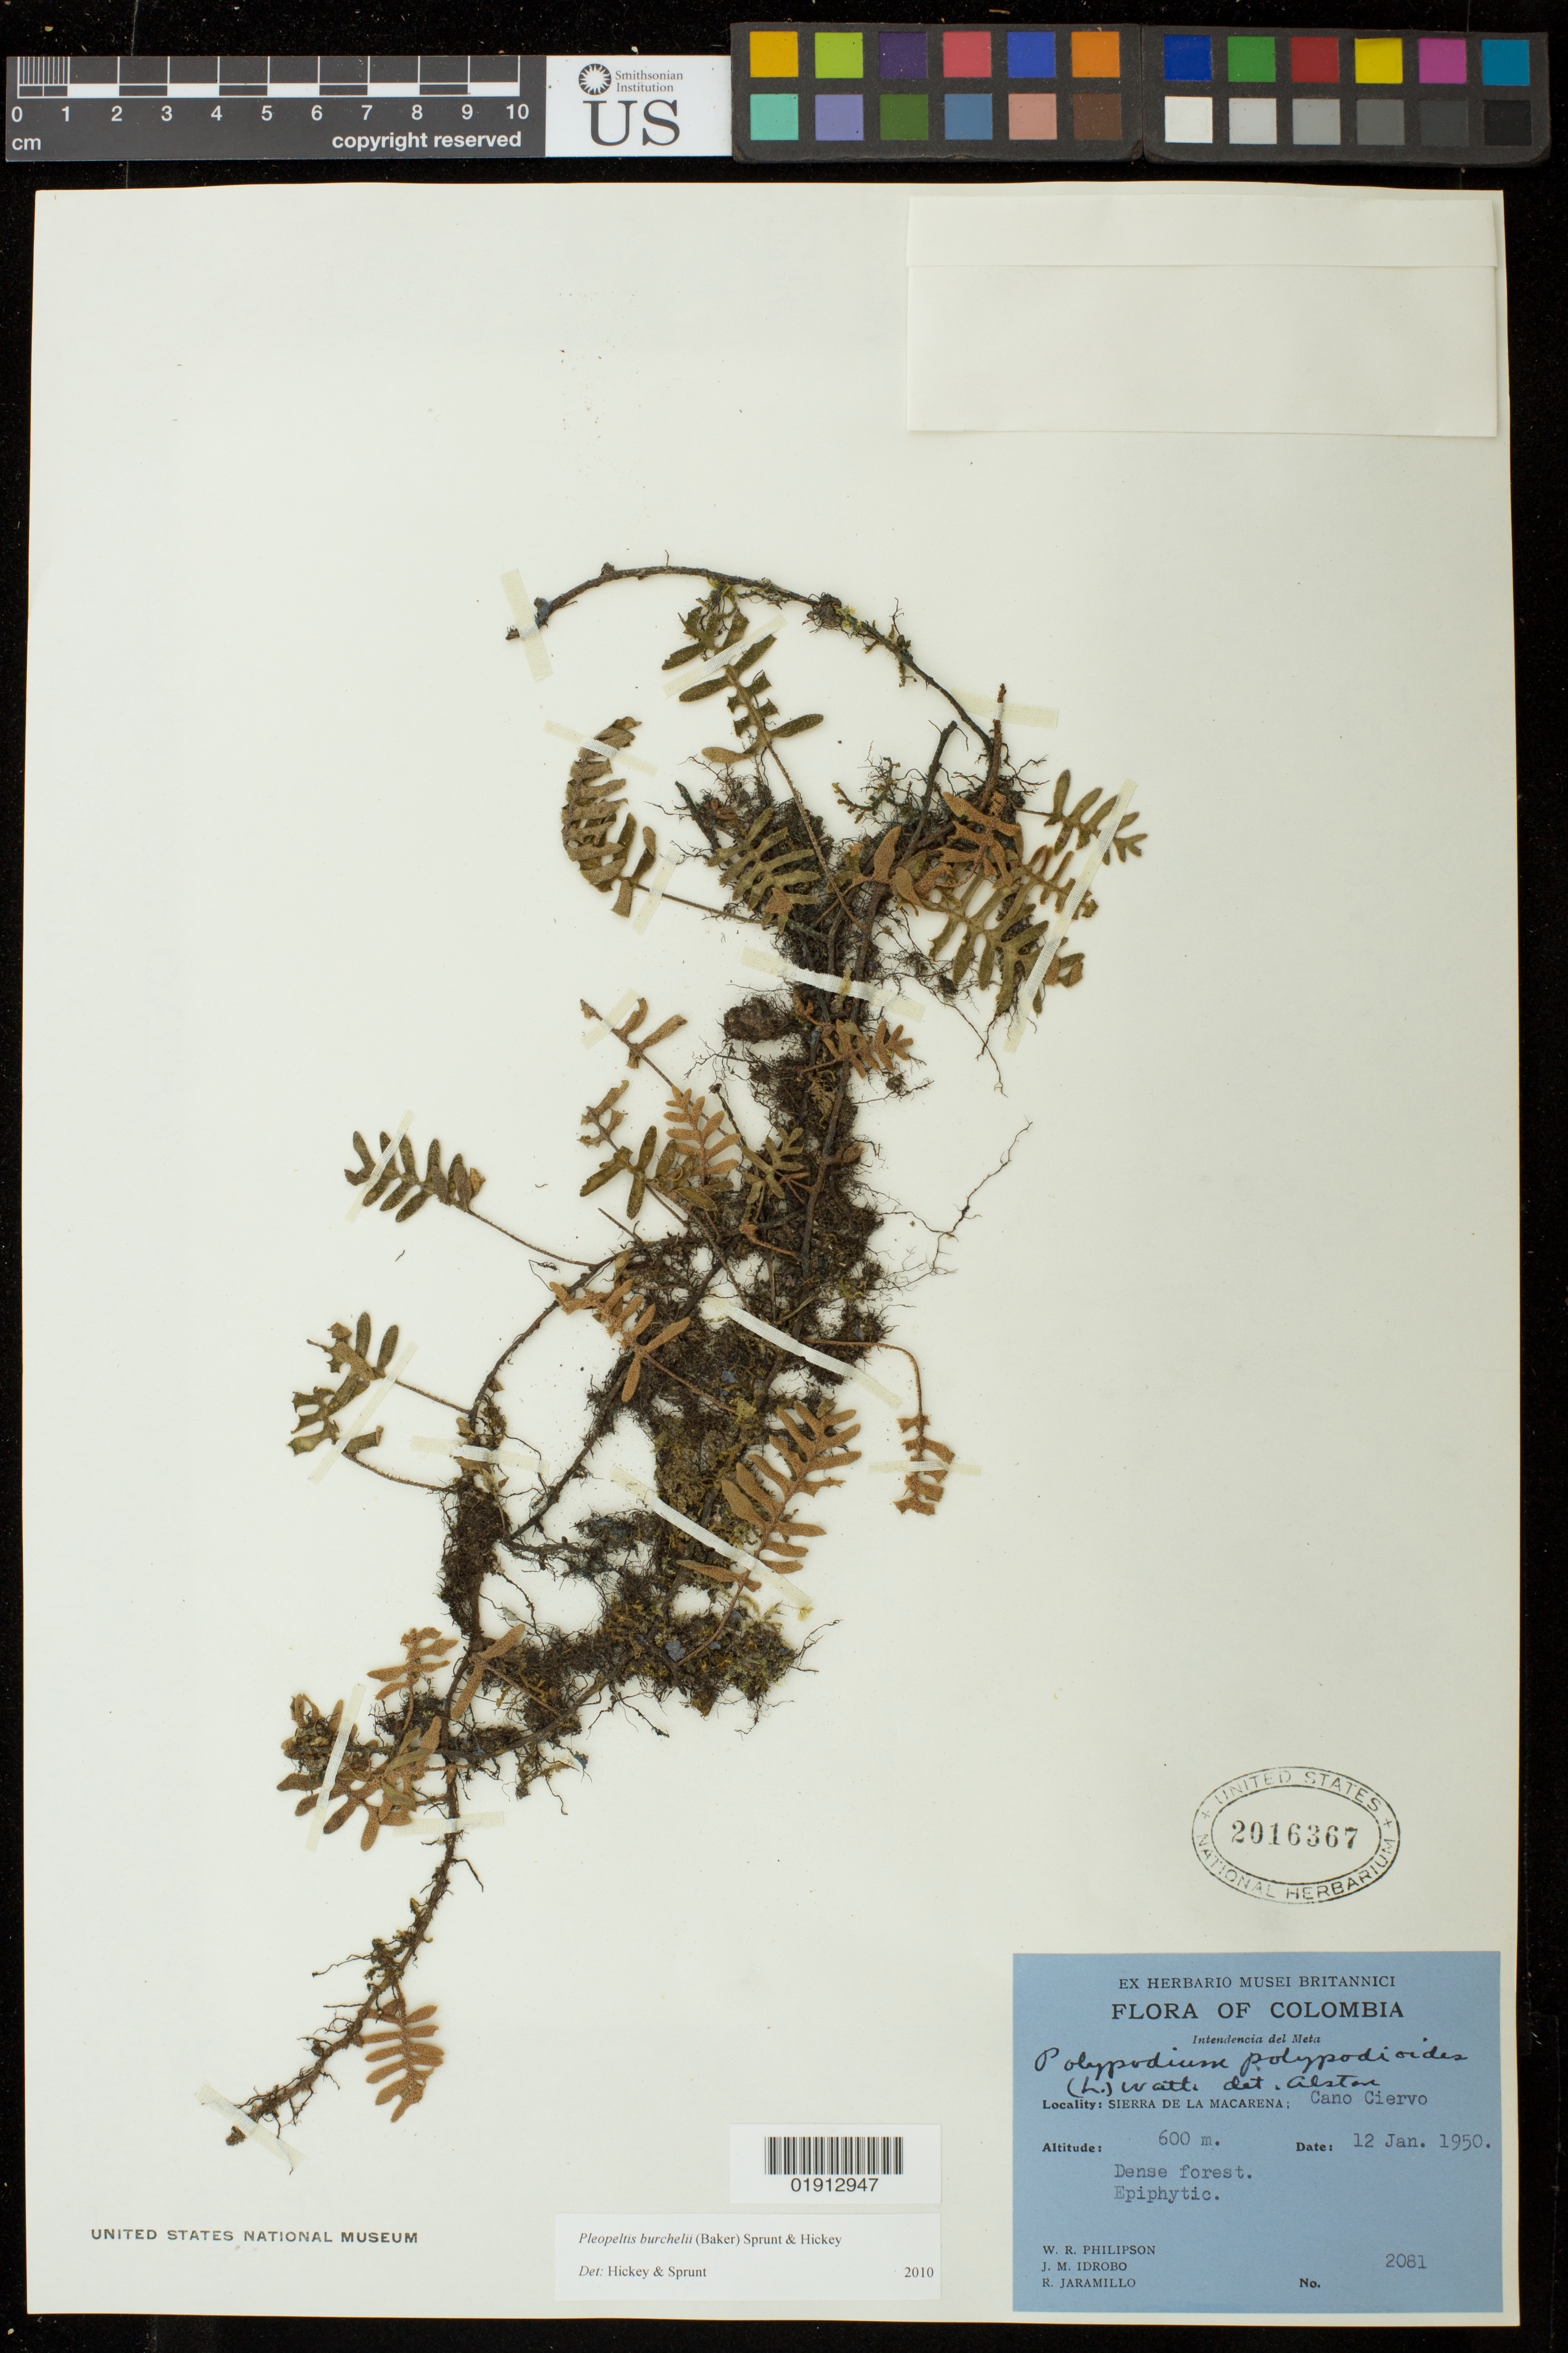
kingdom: Plantae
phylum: Tracheophyta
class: Polypodiopsida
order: Polypodiales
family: Polypodiaceae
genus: Pleopeltis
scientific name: Pleopeltis burchellii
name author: (Baker) Sprunt & Hickey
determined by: Hickey, R. J.; Sprunt, S. V.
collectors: W. R. Philipson, J. M. Idrobo & R. Jaramillo M.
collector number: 2081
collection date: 1950-01-12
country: Colombia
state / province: Meta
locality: Sierra de la Macarena; Cano Ciervo.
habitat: Dense forest.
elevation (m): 600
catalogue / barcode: US 2016367